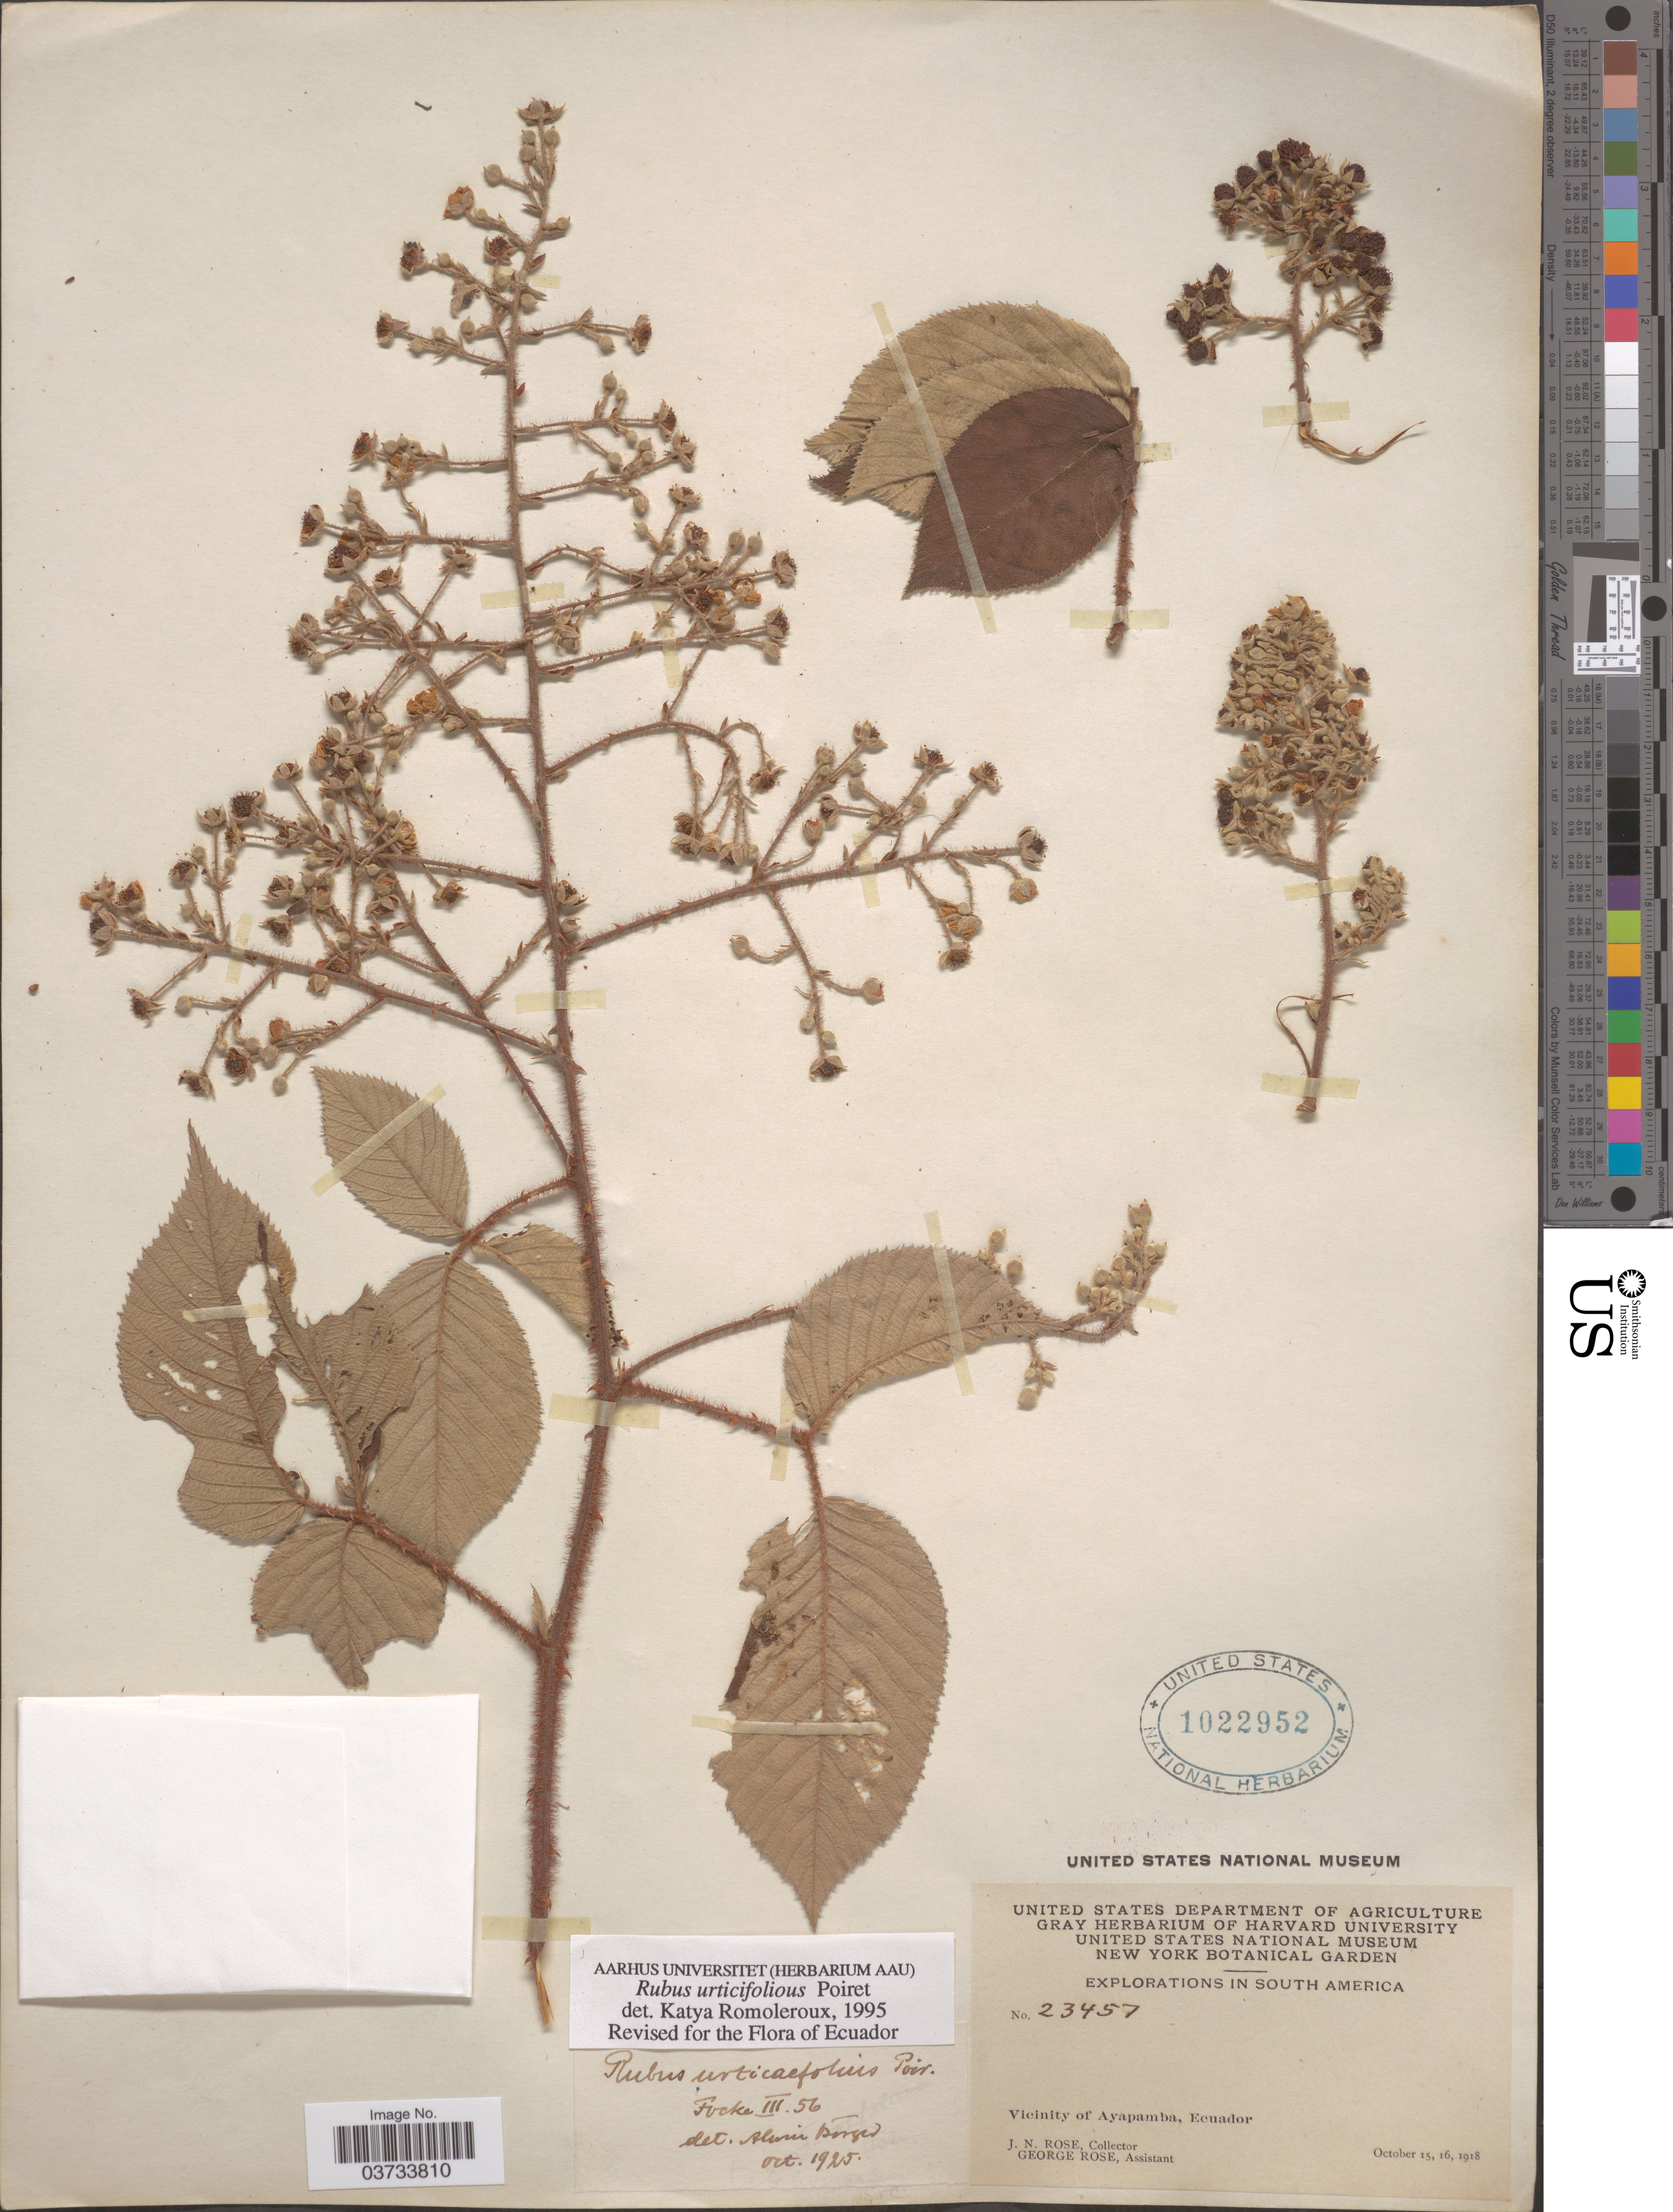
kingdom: Plantae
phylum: Tracheophyta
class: Magnoliopsida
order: Rosales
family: Rosaceae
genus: Rubus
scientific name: Rubus urticifolius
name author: Poir.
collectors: J. N. Rose & G. Rose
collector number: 23457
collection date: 1918-10-15/1918-10-16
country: Ecuador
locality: Vicinity of Ayapamba.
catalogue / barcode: US 1022952